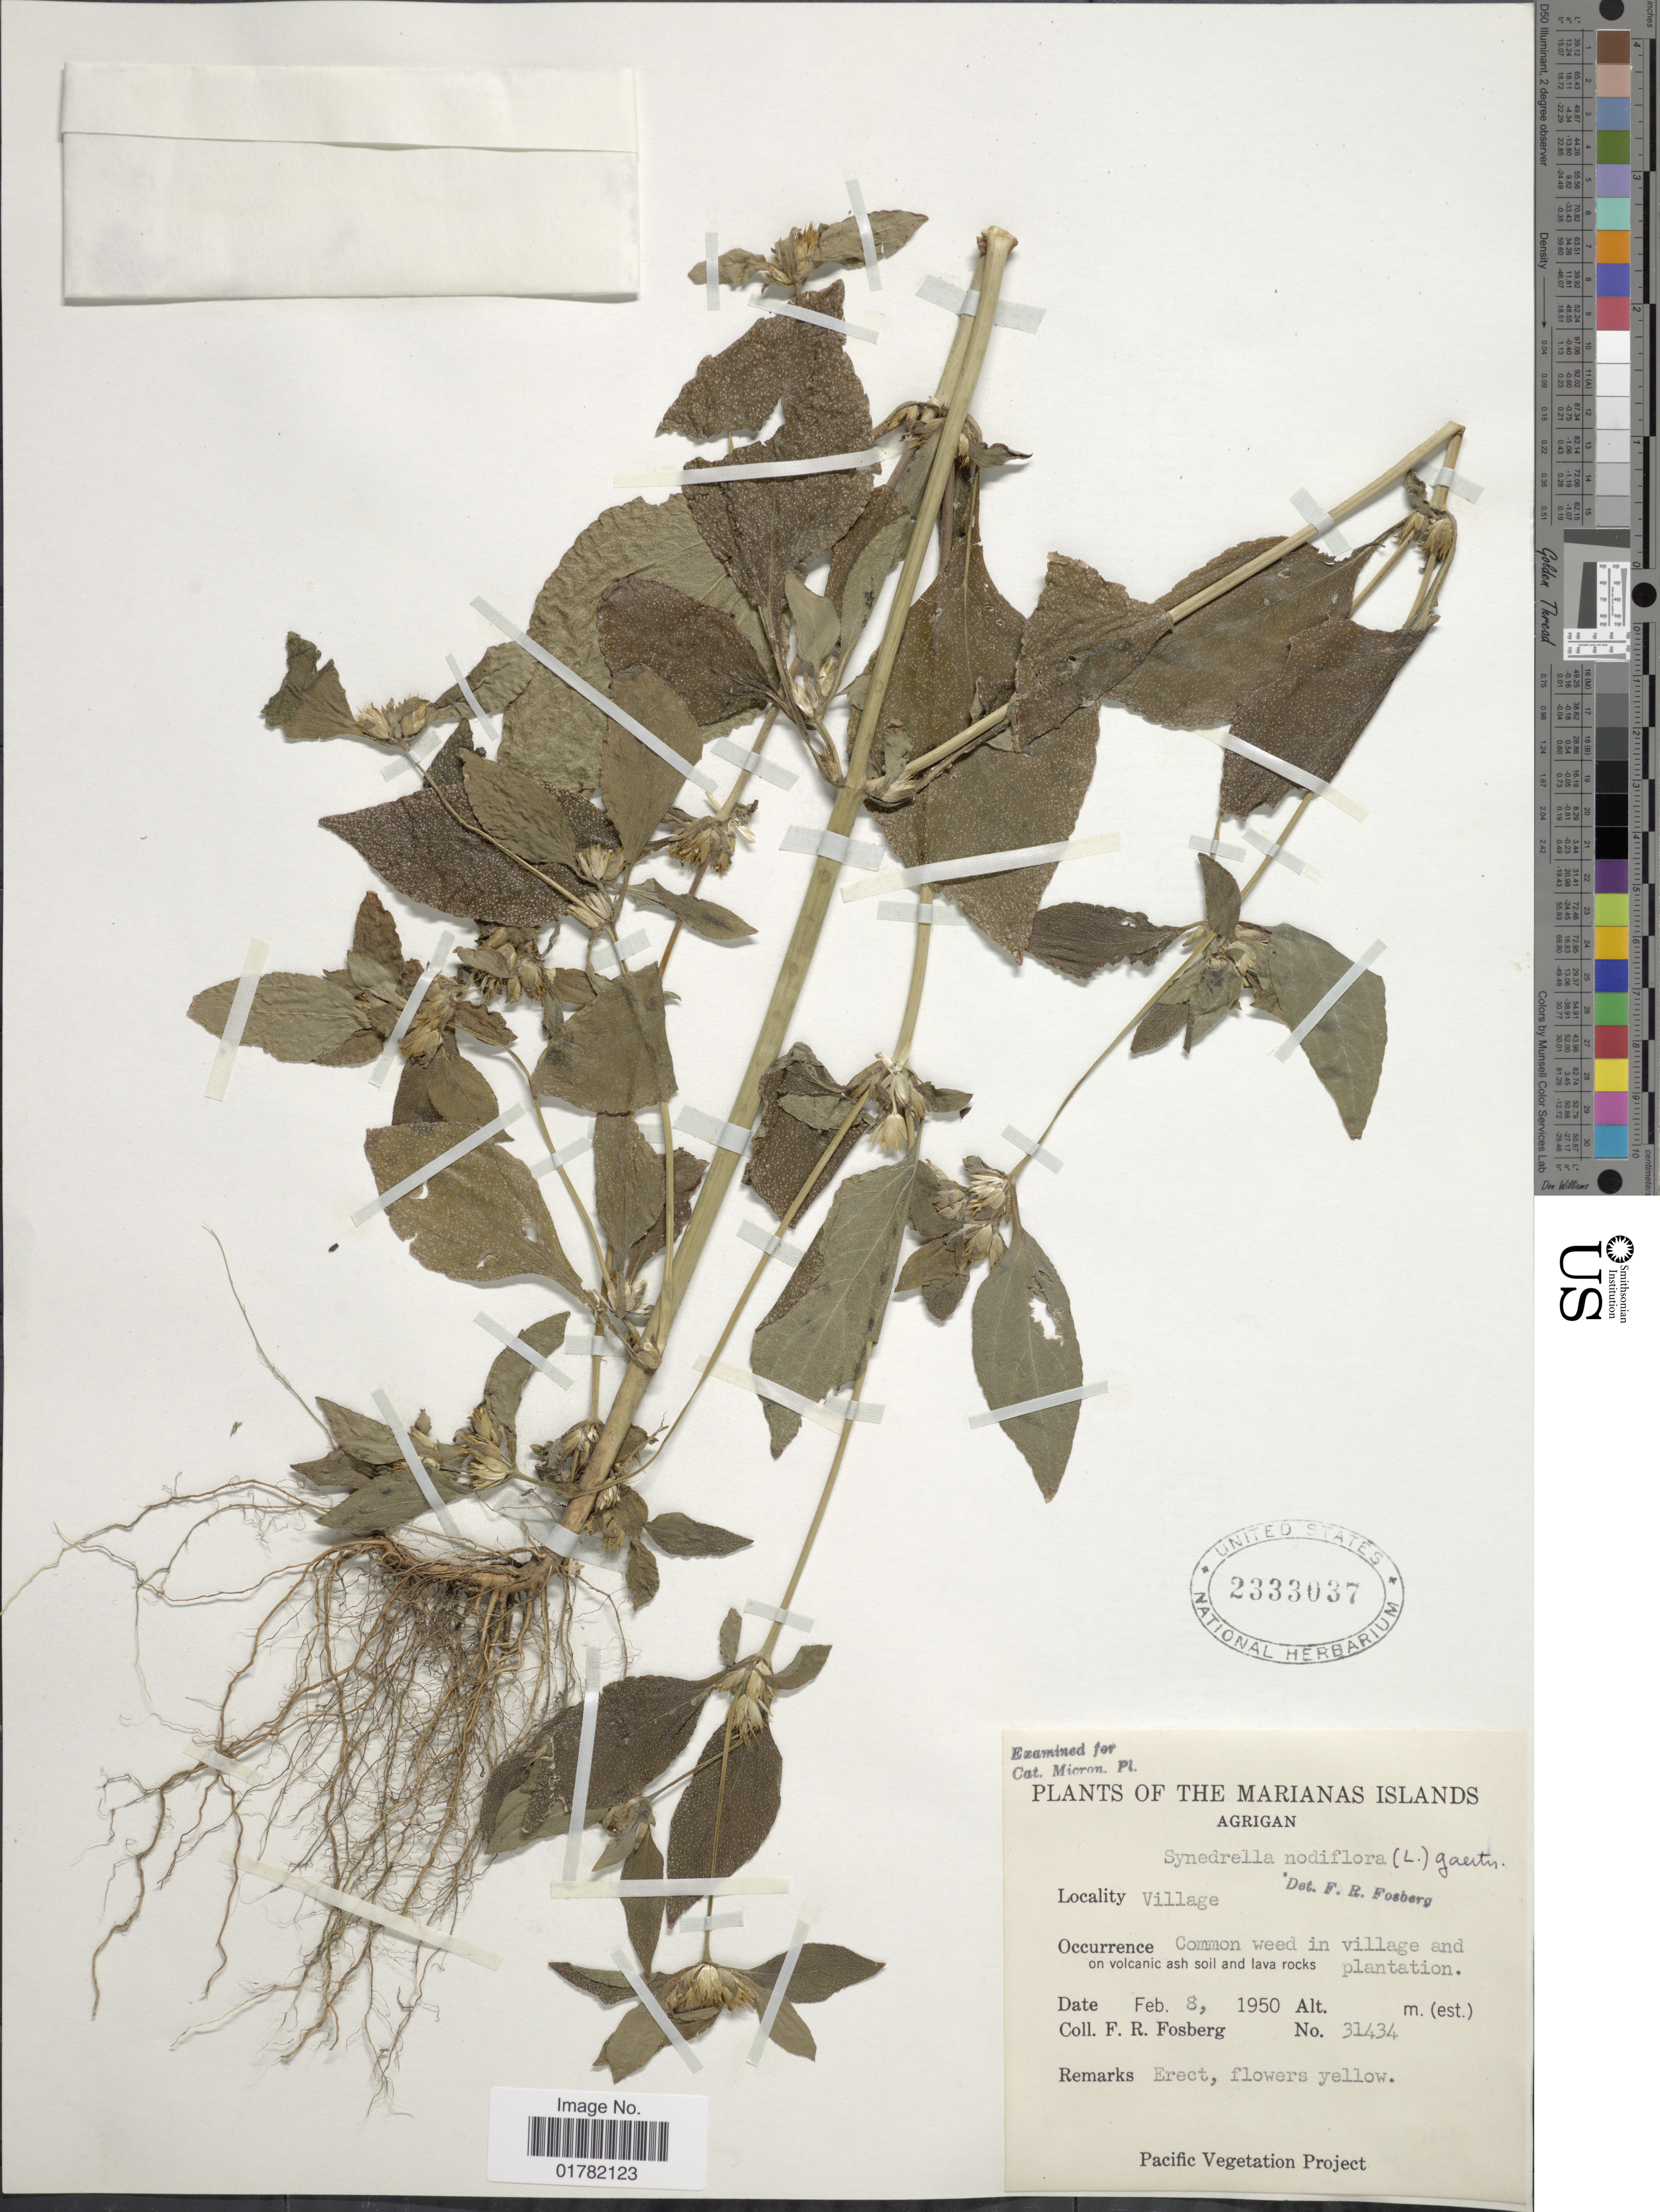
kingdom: Plantae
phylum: Tracheophyta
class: Magnoliopsida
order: Asterales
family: Asteraceae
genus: Synedrella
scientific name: Synedrella nodiflora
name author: (L.) Gaertn.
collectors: F. R. Fosberg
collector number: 31434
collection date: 1950-02-08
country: Northern Mariana Islands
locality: The Mariana Islands, Agrigan, Village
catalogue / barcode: US 2333037